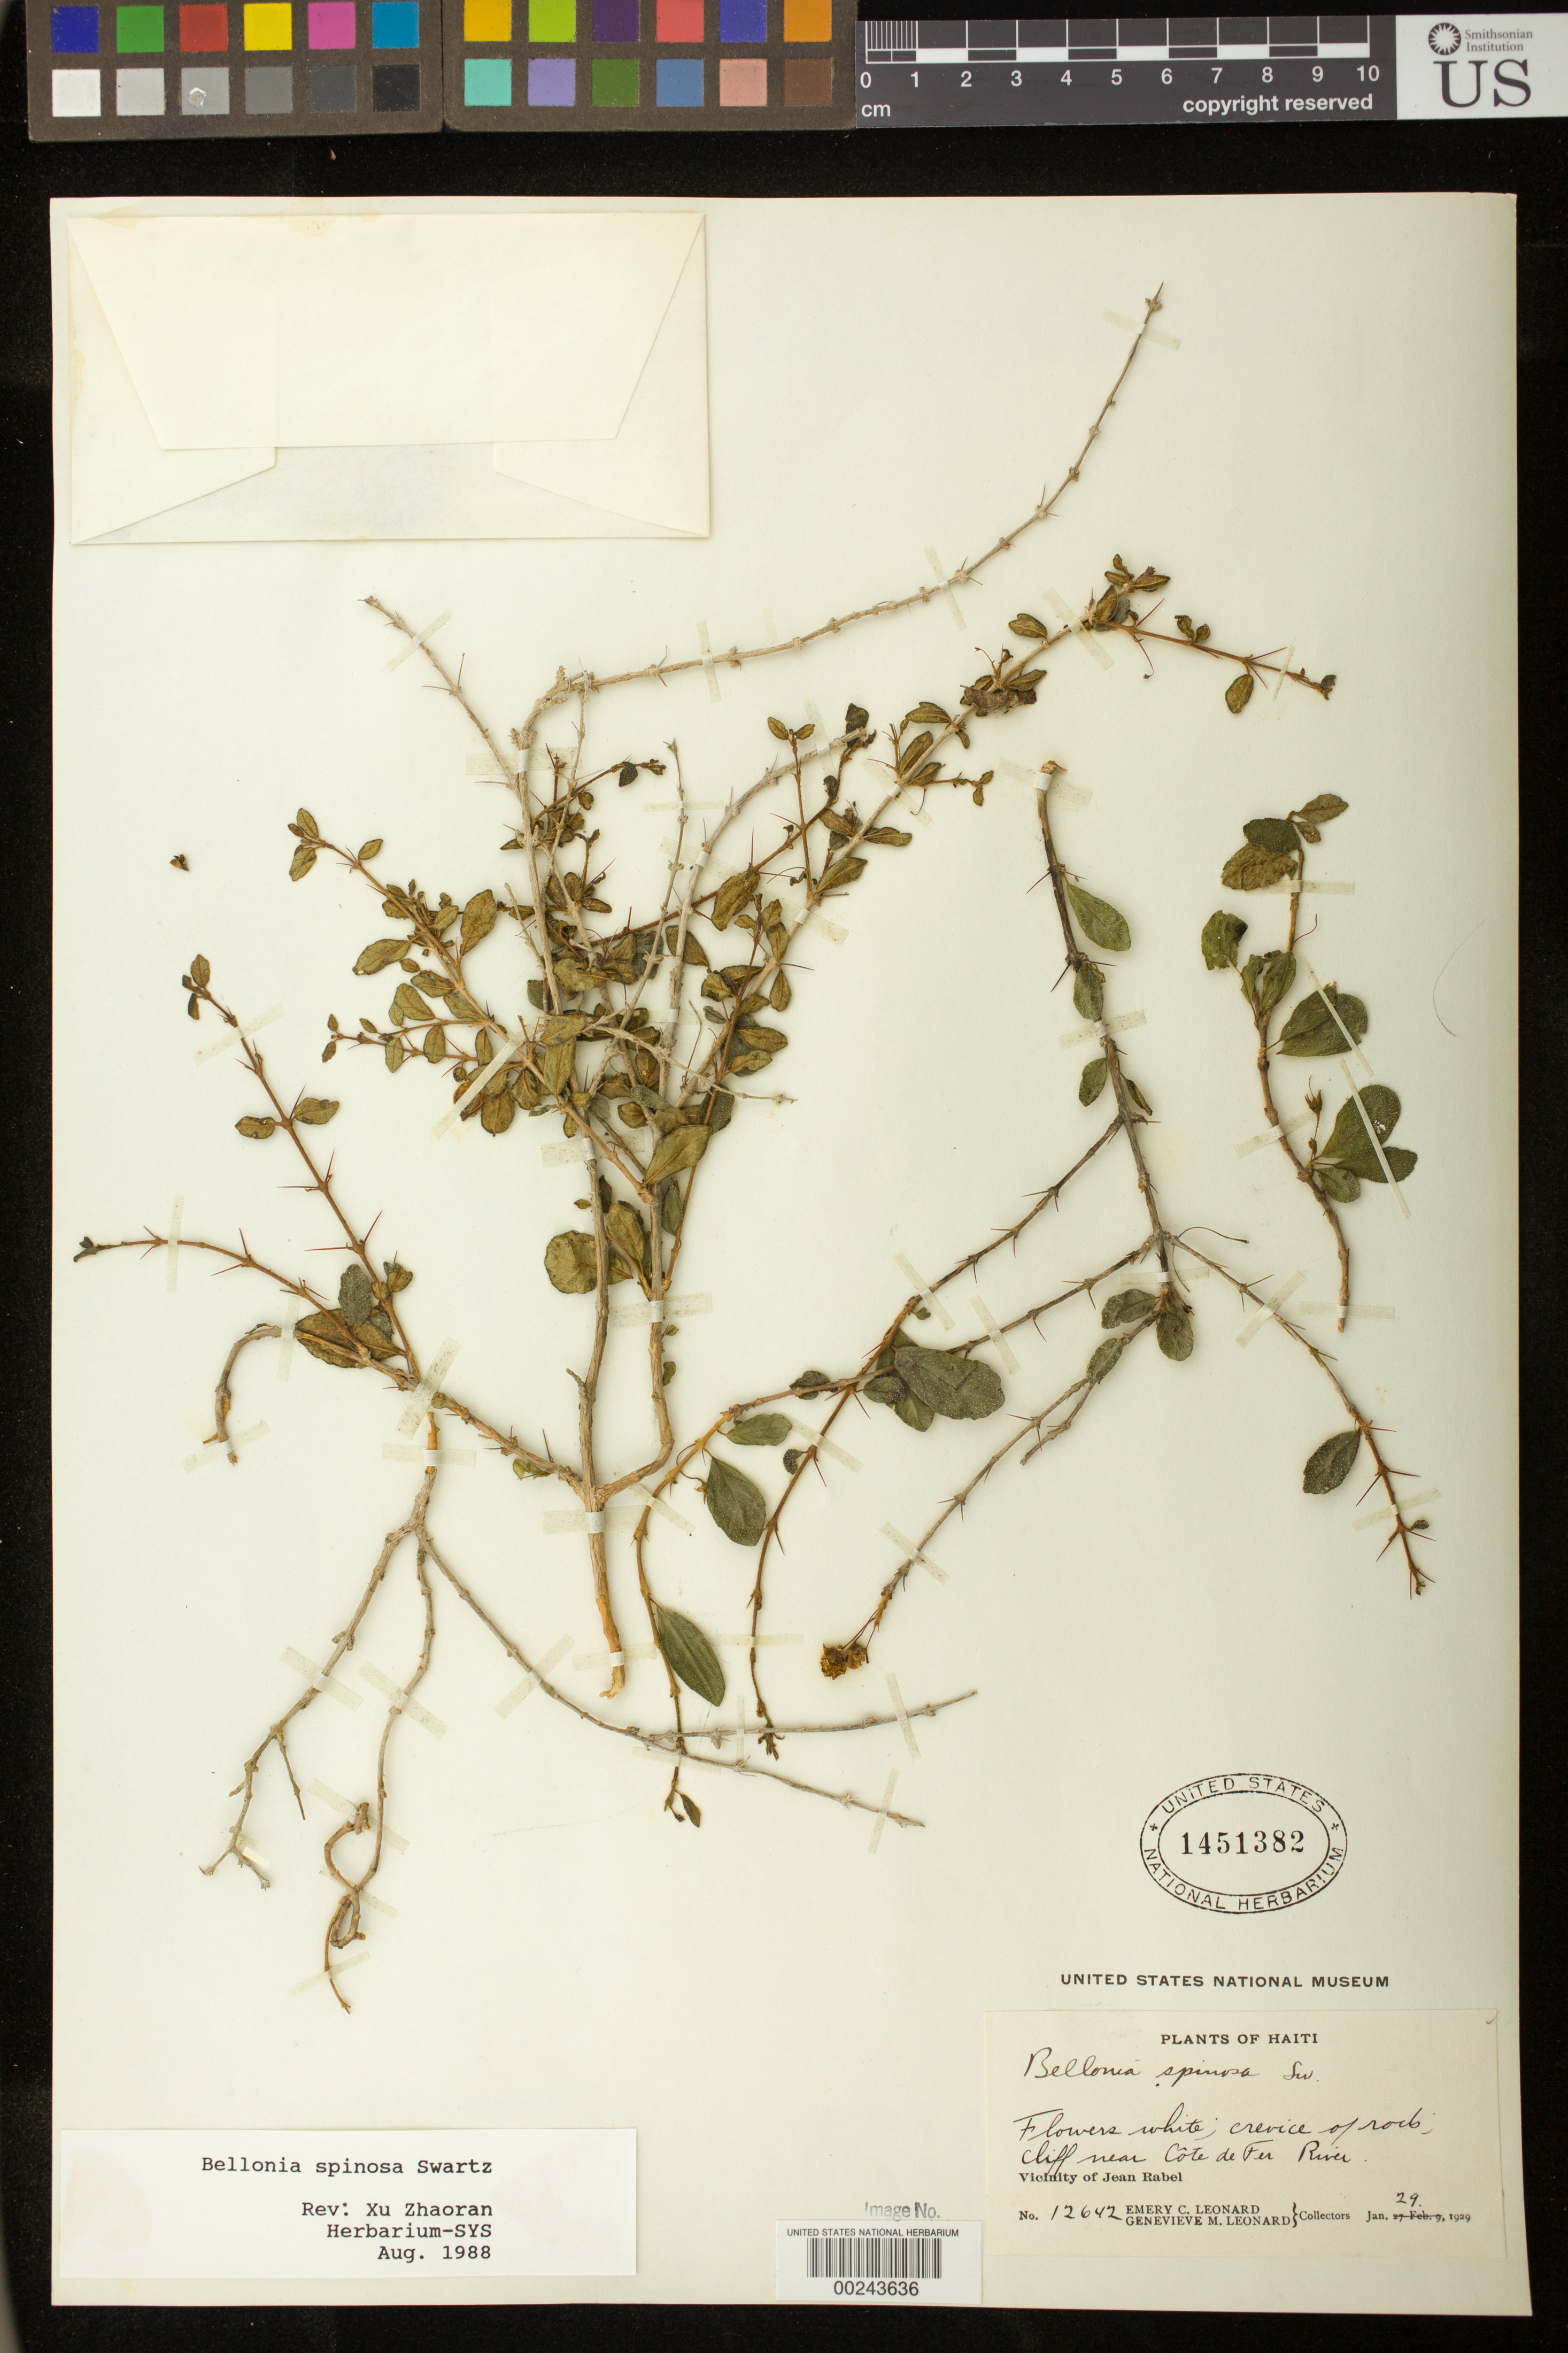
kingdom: Plantae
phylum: Tracheophyta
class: Magnoliopsida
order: Lamiales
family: Gesneriaceae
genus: Bellonia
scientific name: Bellonia spinosa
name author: Sw.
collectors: E. C. Leonard & G. M. Leonard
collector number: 12642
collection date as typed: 29 Jan 1929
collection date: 1929-01-29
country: Haiti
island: Hispaniola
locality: Vicinity of Jean Rabel, cliff near Cote de Fer River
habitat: Crevice of rock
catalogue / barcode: US 1451382